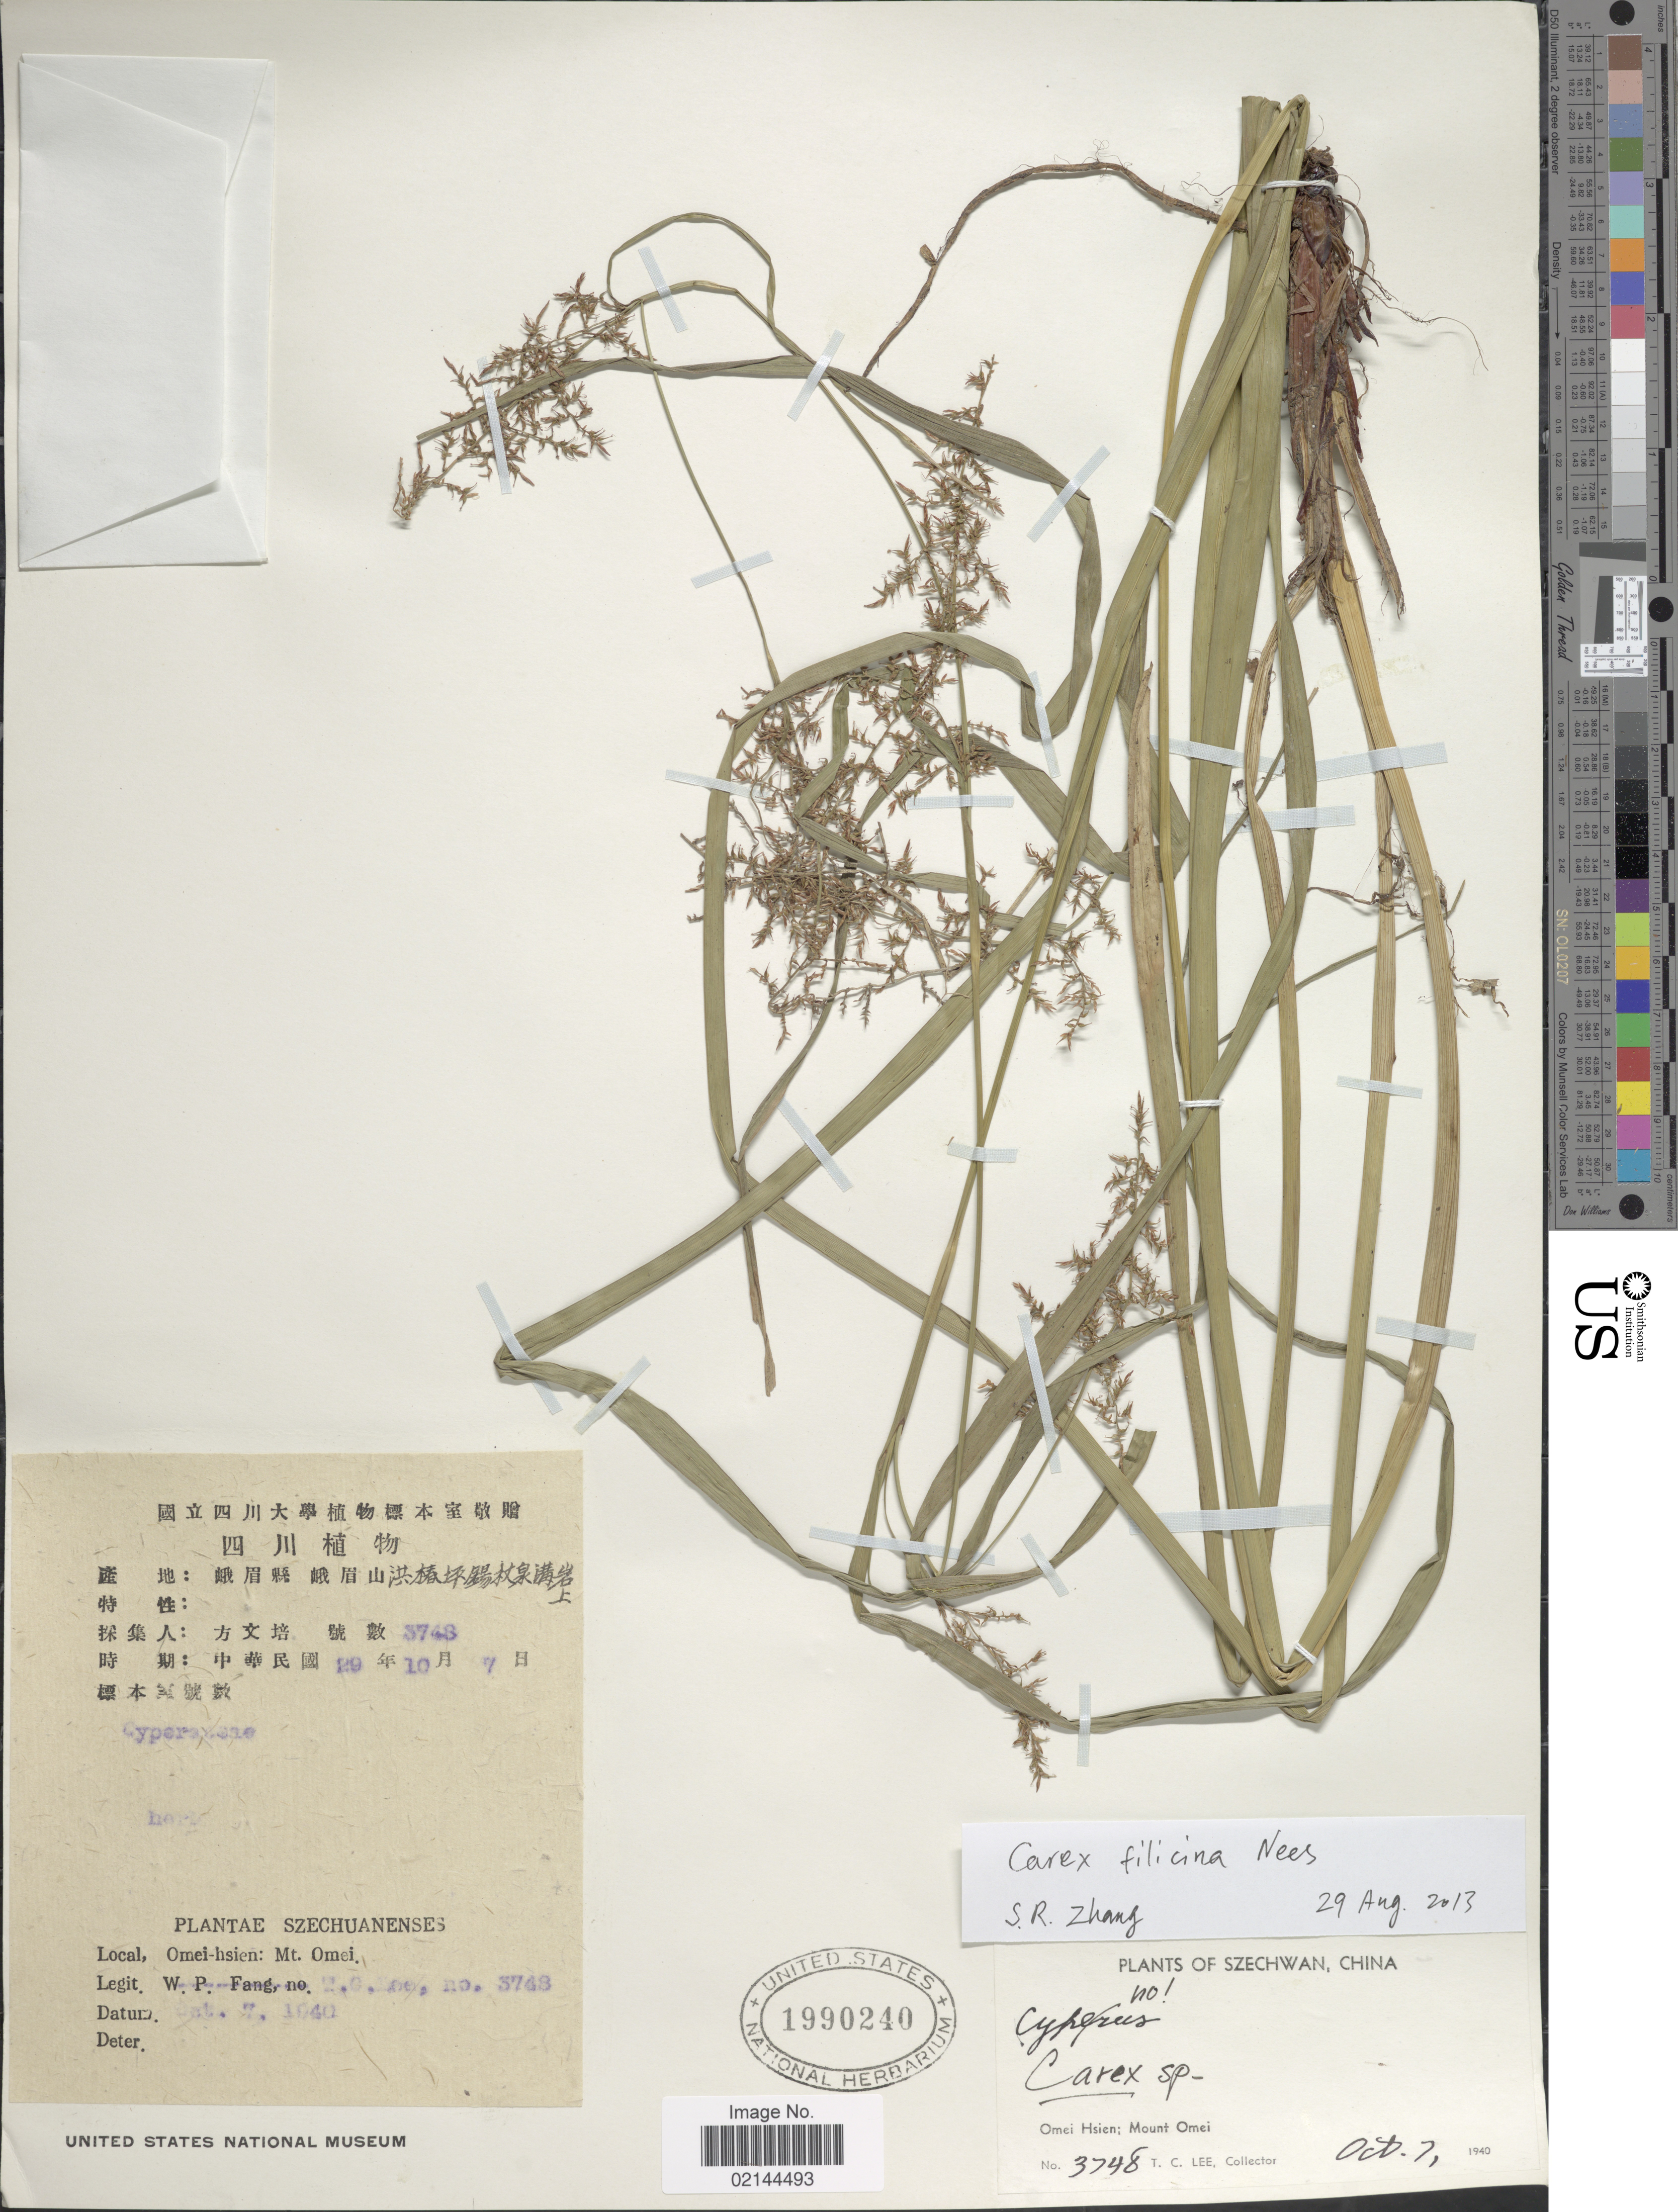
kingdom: Plantae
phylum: Tracheophyta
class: Liliopsida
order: Poales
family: Cyperaceae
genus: Carex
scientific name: Carex filicina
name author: Nees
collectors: T. Lee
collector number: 3748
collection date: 1940-10-07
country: China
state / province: Sichuan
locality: Szechwan. Omei Hsien; Mount Omei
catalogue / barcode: US 1990240